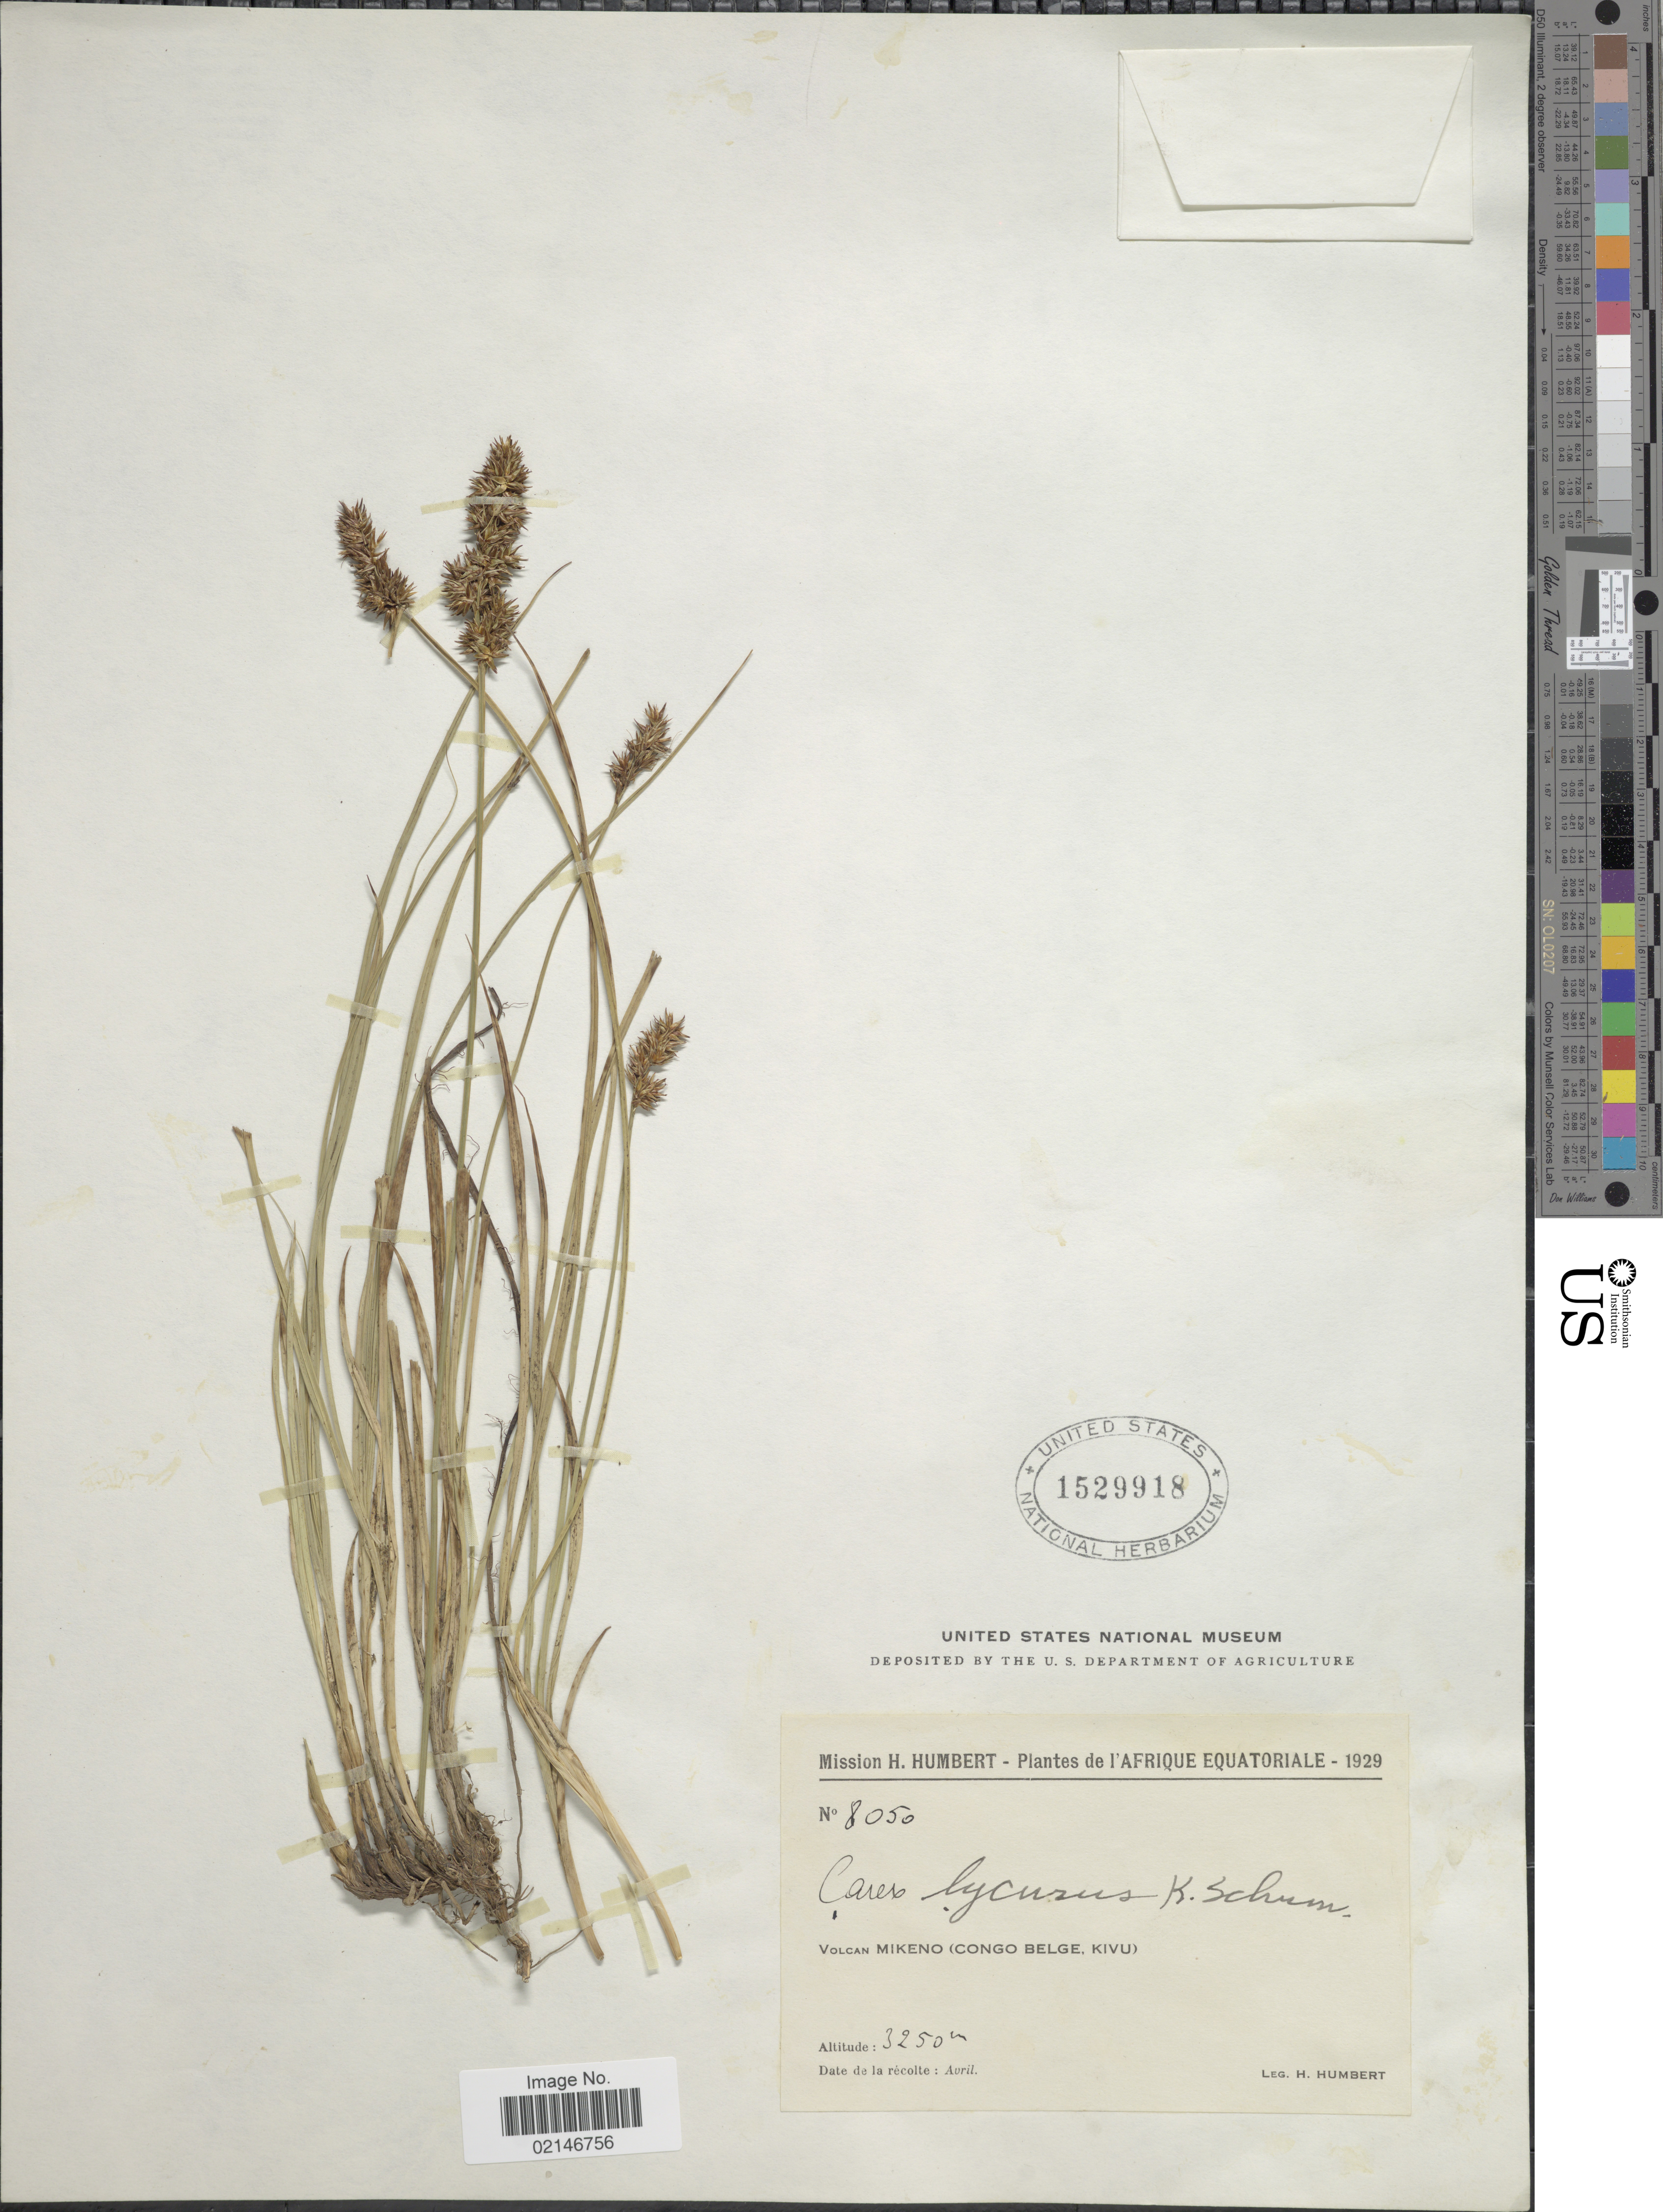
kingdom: Plantae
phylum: Tracheophyta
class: Liliopsida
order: Poales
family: Cyperaceae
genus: Carex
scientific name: Carex lycurus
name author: K. Schum.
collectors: H. Humbert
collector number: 8050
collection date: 1929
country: Congo, Democratic Republic of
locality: De l' Afrique Equatoriale, Volcan Mikeno (Congo Belge, Kivu)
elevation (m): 3250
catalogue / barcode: US 1529918